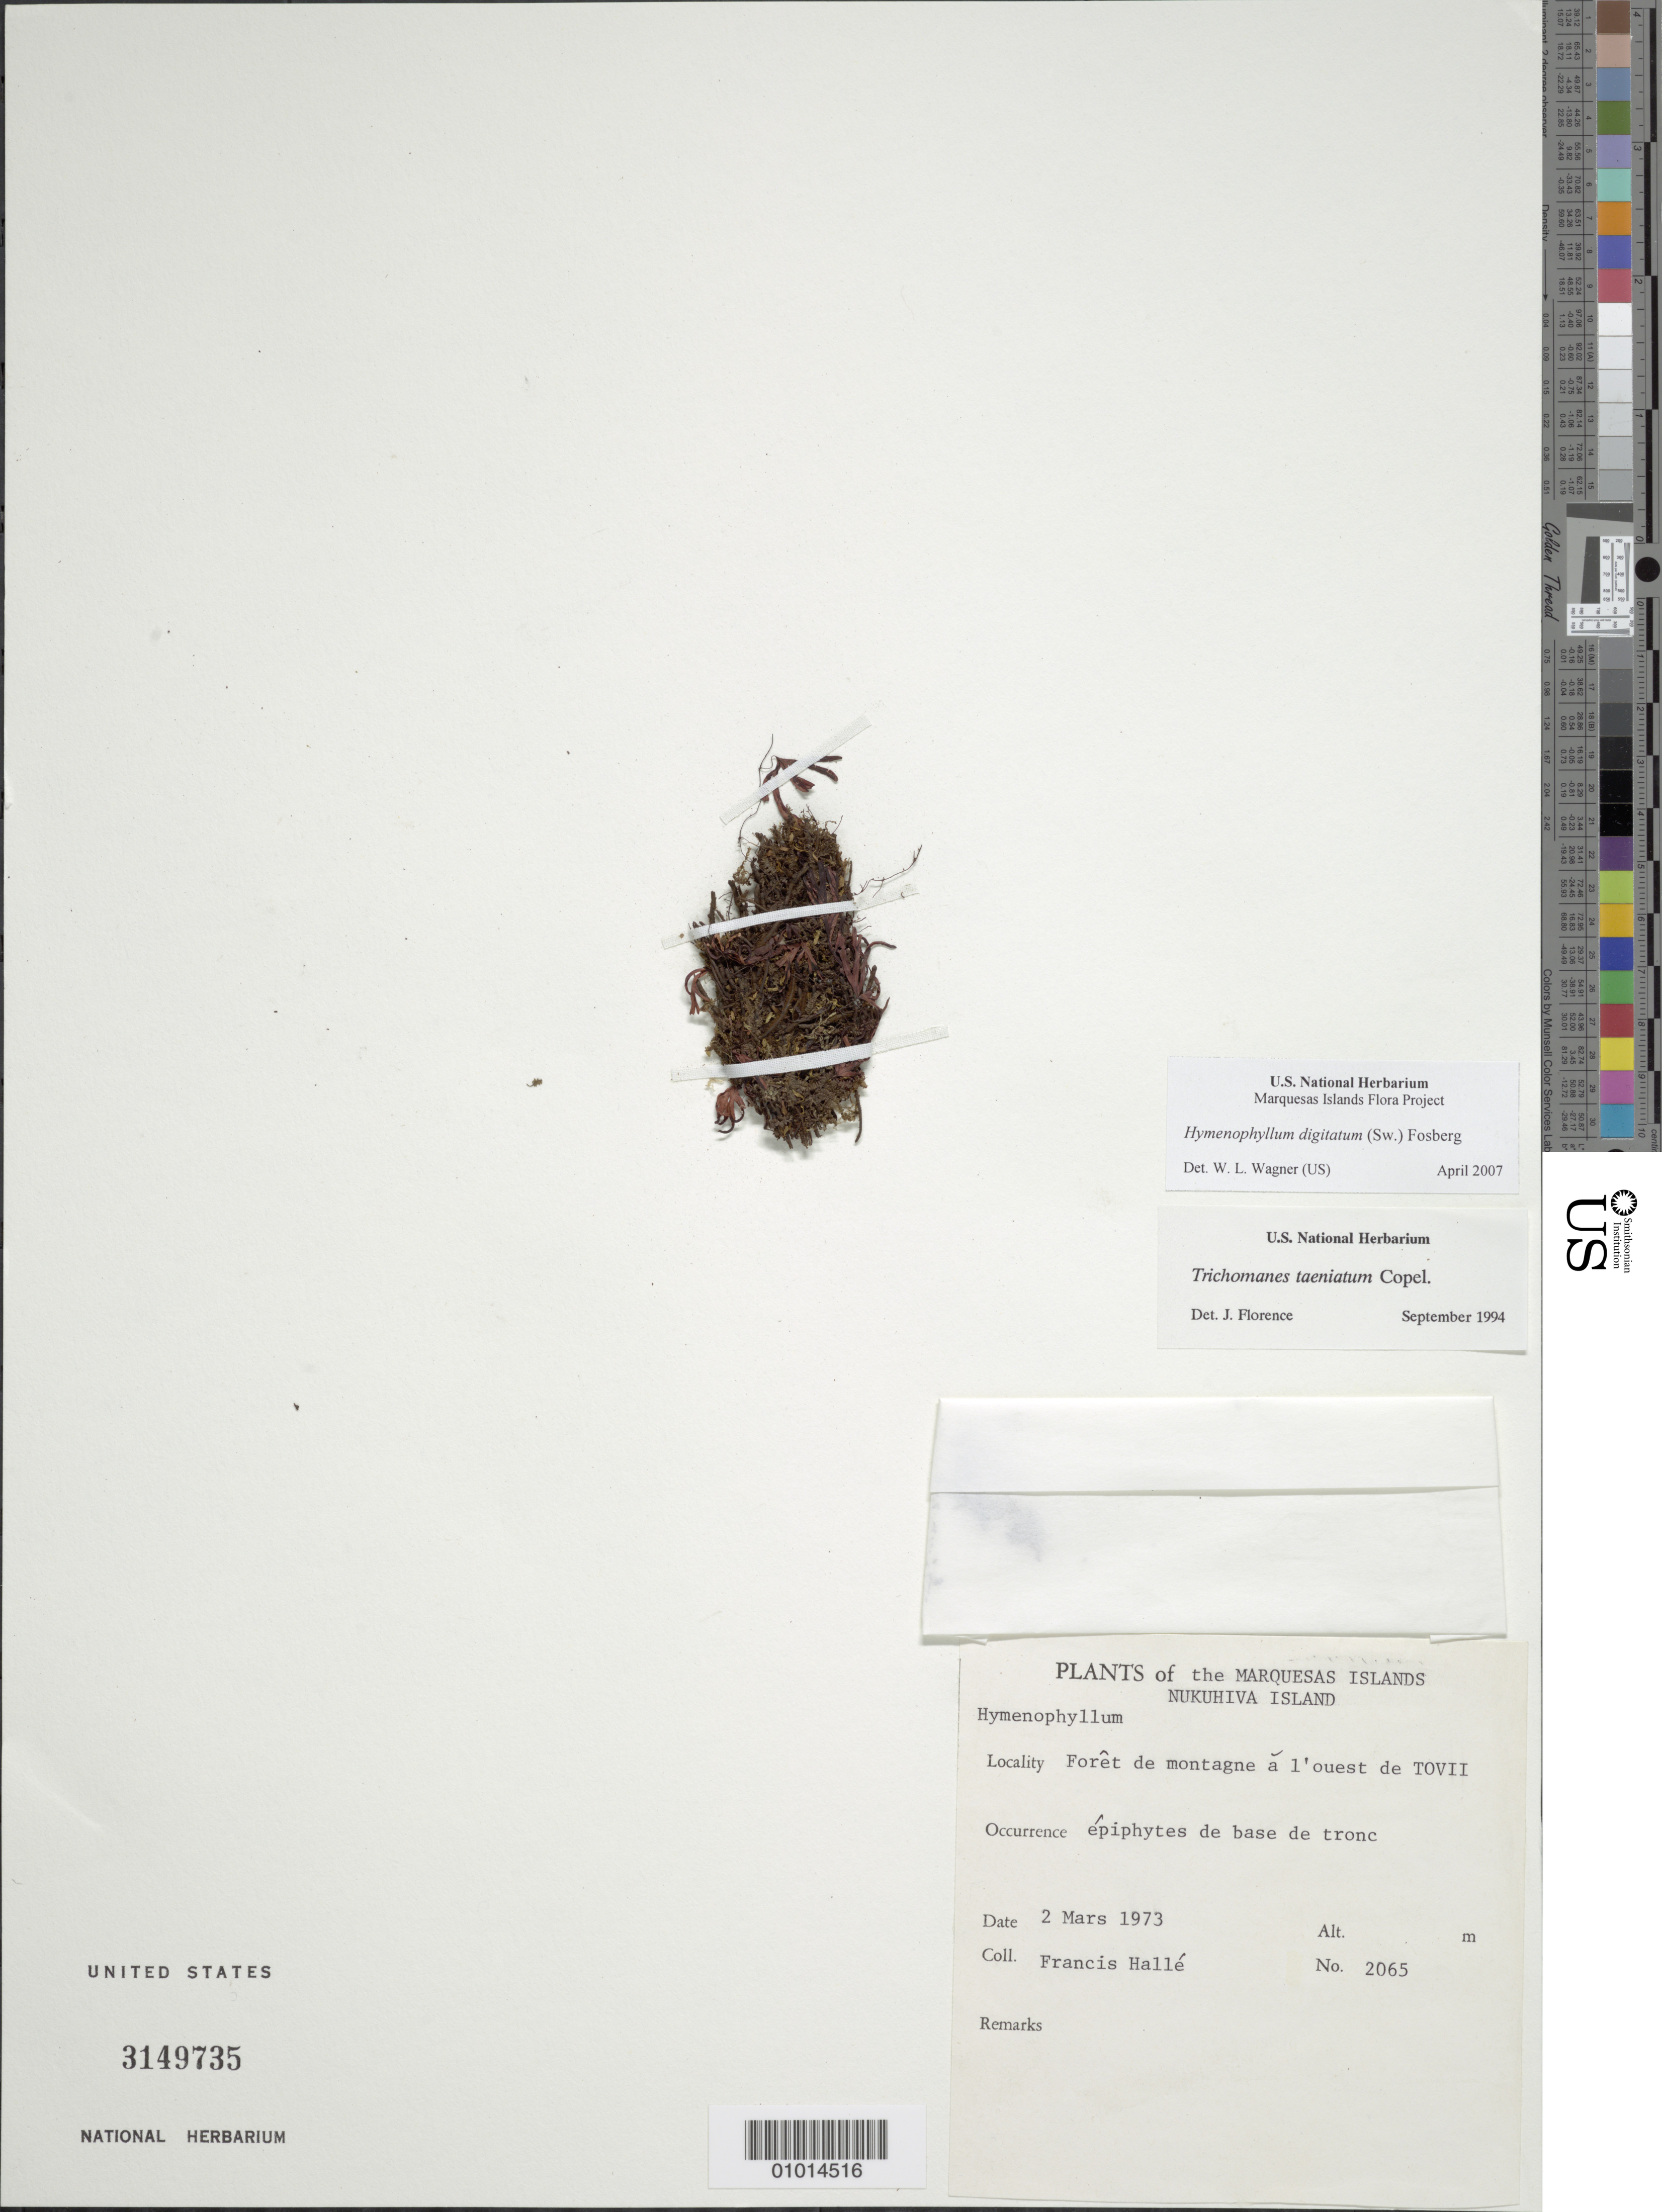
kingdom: Plantae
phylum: Tracheophyta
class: Polypodiopsida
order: Hymenophyllales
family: Hymenophyllaceae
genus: Hymenophyllum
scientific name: Hymenophyllum digitatum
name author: (Sw.) Fosberg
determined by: Wagner, W. L., (BOT), Smithsonian Institution - National Museum of Natural History (UNITED STATES)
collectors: F. Hallé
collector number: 2065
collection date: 1973-03-02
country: French Polynesia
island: Nuku Hiva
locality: Forêt de montagne á l'ouest de Tovii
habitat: Épiphyte de base de tronc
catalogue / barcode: US 3149735